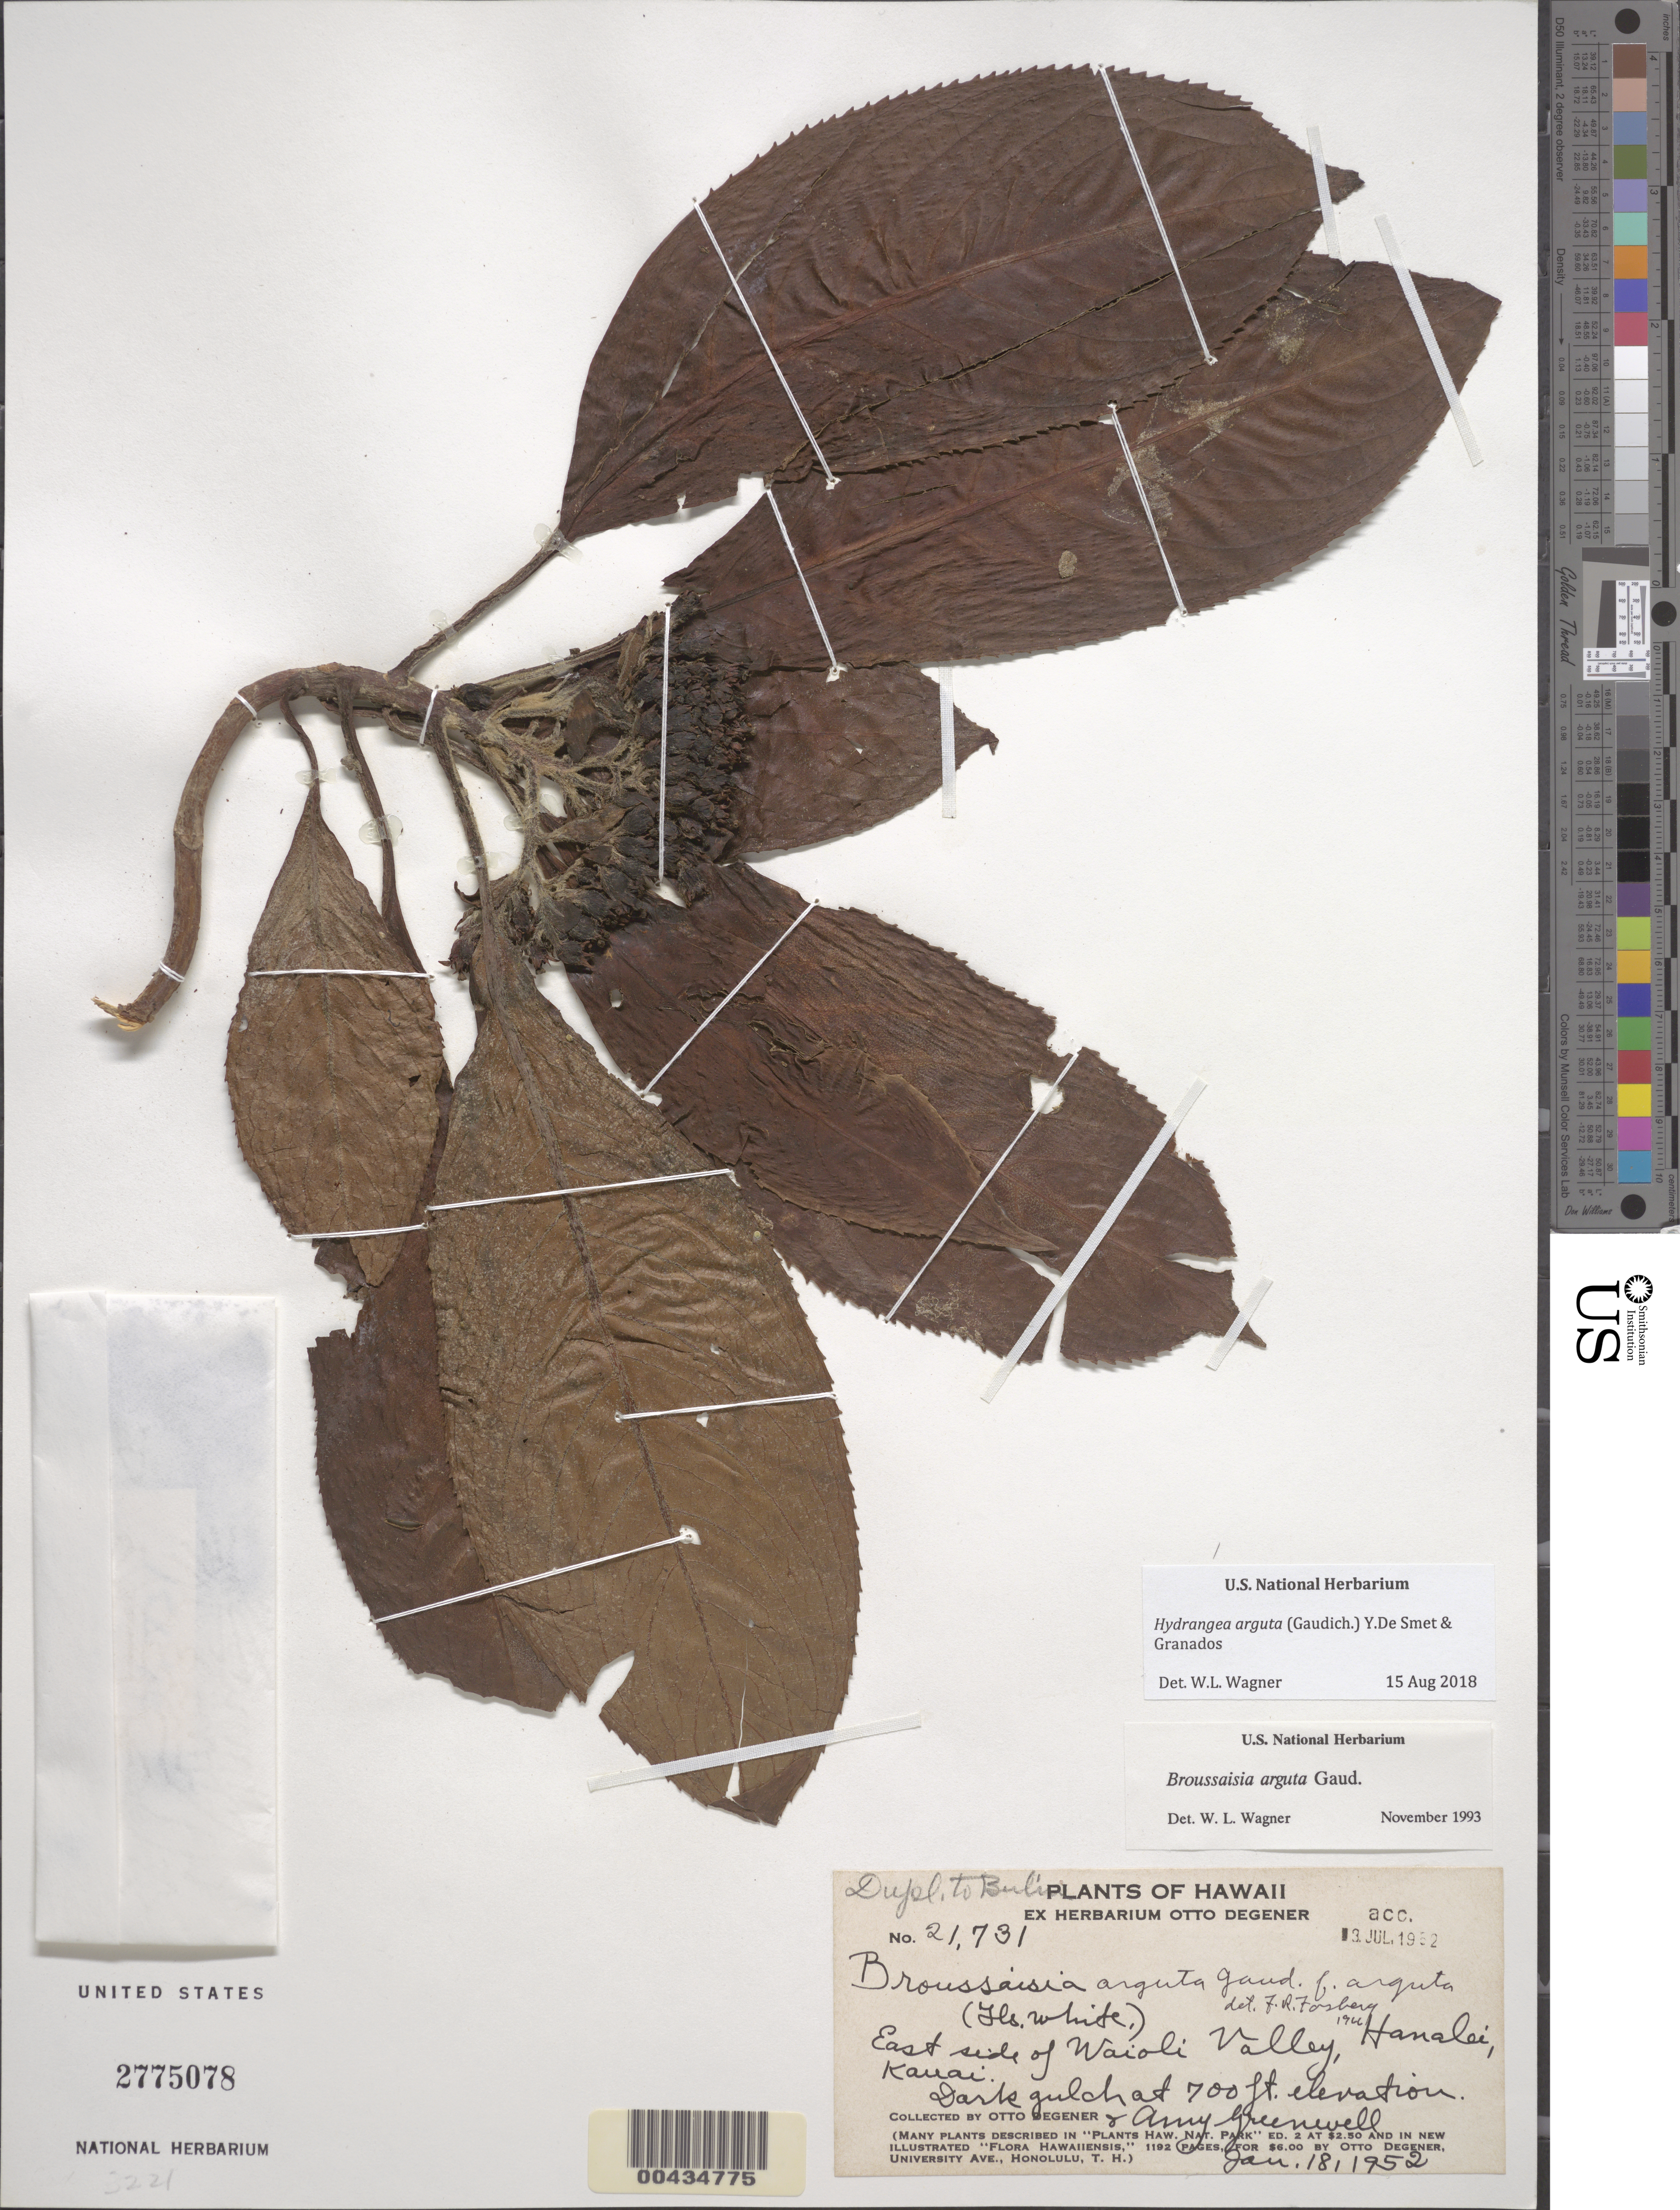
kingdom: Plantae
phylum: Tracheophyta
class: Magnoliopsida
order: Cornales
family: Hydrangeaceae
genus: Hydrangea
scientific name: Hydrangea arguta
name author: (Gaudich.) Y. De Smet & C. Granados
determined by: Wagner, W. L., (BOT), Smithsonian Institution - National Museum of Natural History (UNITED STATES)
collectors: O. Degener & A. B. Greenwell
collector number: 21731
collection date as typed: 18 Jan 1952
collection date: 1952-01-18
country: United States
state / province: Hawaii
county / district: Kauai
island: Kaua'i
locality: East side of Waioli Valley, Hanalei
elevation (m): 213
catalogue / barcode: US 2775078